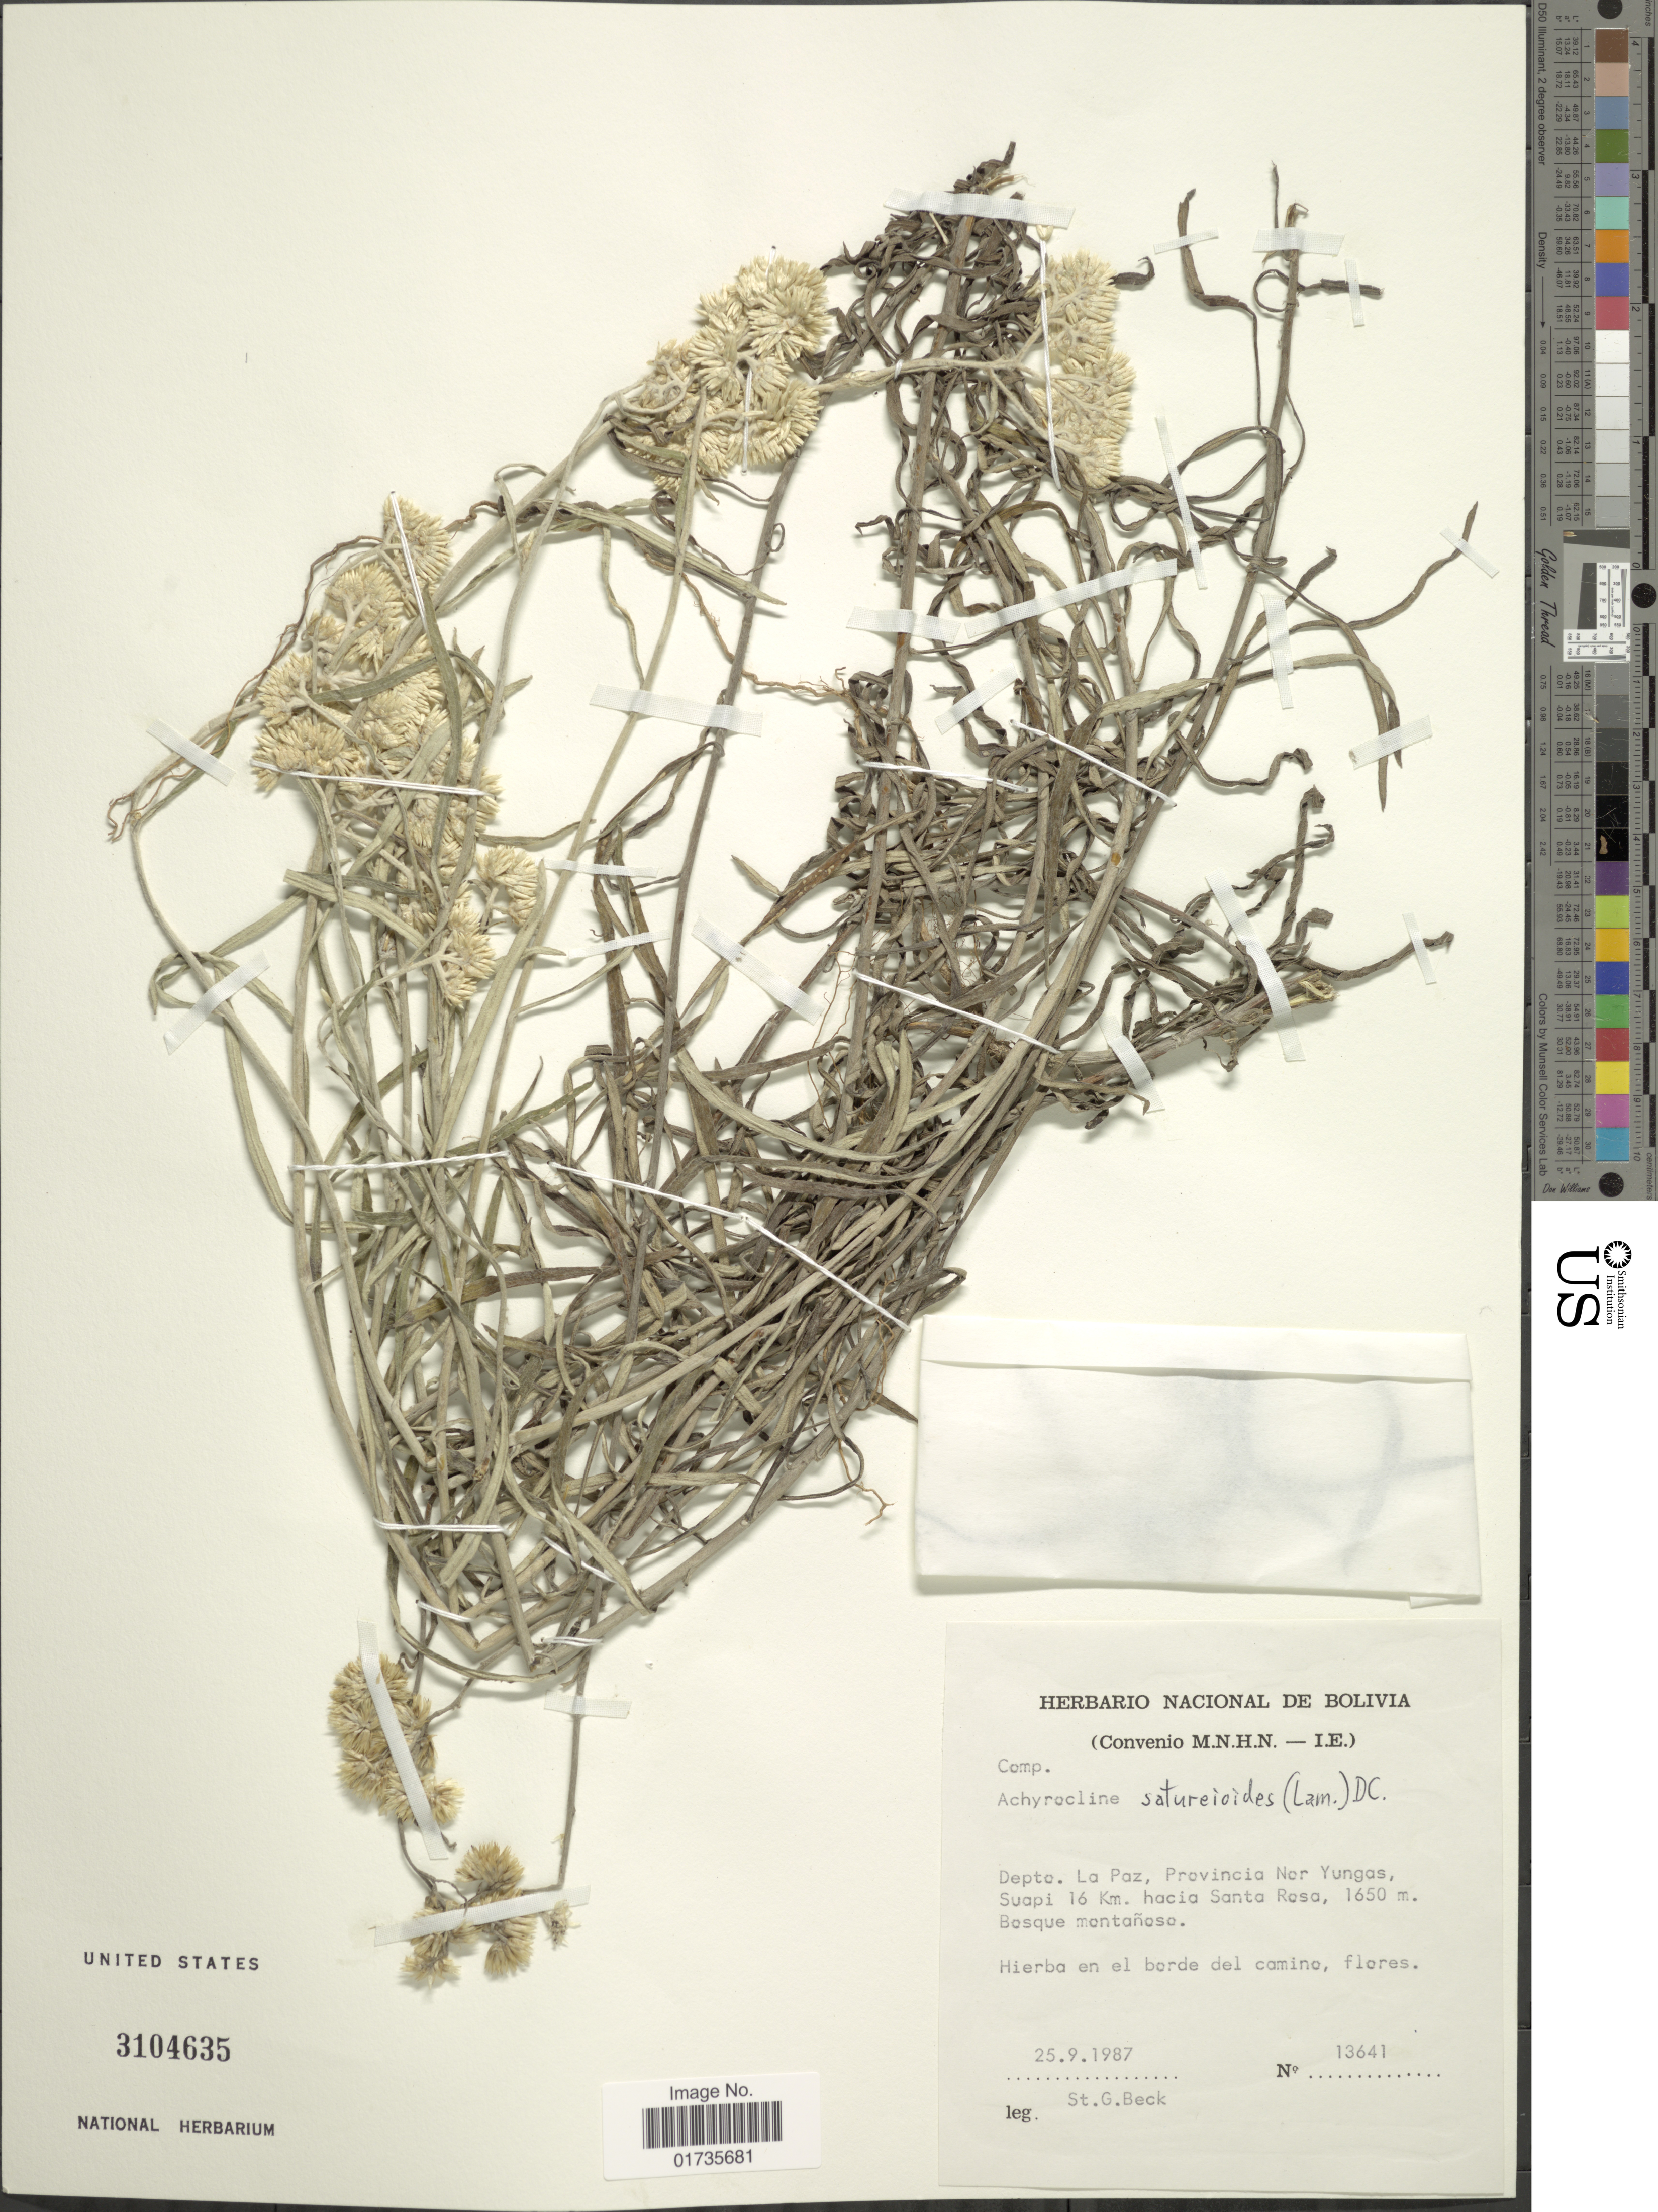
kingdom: Plantae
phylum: Tracheophyta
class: Magnoliopsida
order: Asterales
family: Asteraceae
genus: Achyrocline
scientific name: Achyrocline satureioides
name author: (Lam.) DC.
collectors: S. G. Beck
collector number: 13641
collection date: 1987-09-25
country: Bolivia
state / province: La Paz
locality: Depto. La Paz, Provincia Nor Yungas, Suapi 16 Km hacia Santa Rosa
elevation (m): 1650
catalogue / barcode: US 3104635